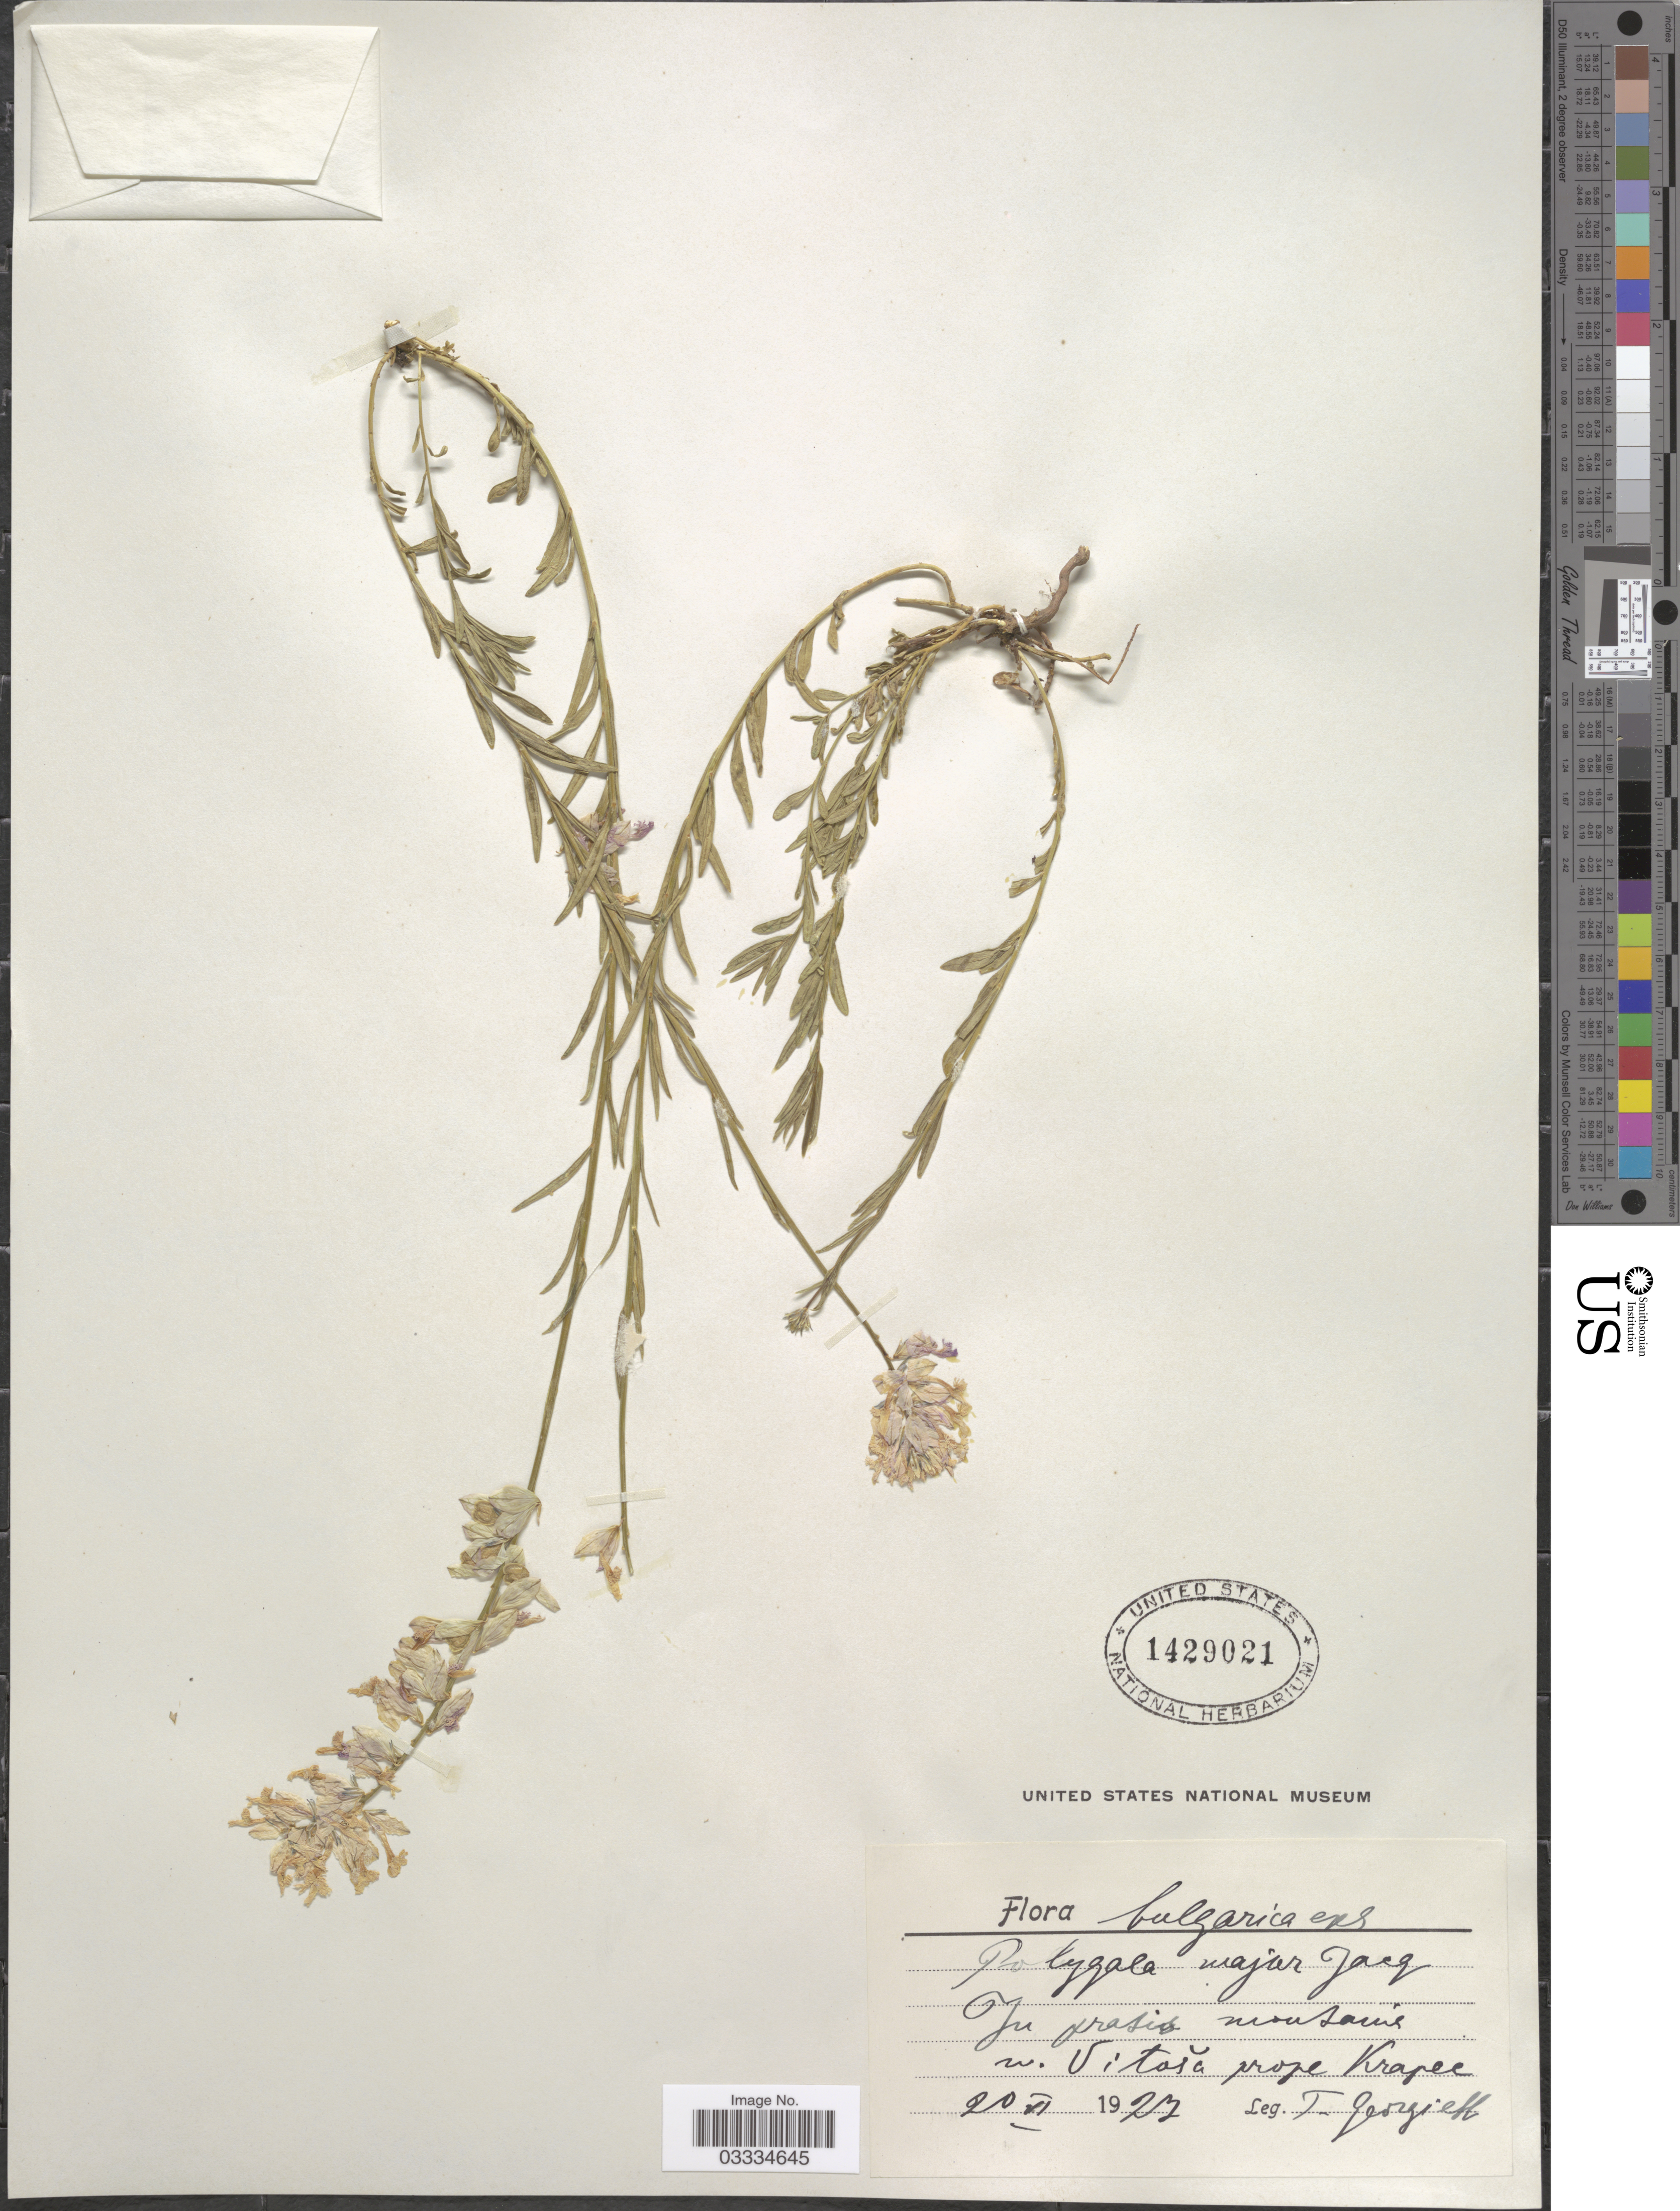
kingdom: Plantae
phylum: Tracheophyta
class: Magnoliopsida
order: Fabales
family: Polygalaceae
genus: Polygala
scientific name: Polygala major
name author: Jacq.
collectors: T. Georgieff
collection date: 1927-11-20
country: Bulgaria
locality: In pratis [illegible text] n. Vitosa prope Krapec.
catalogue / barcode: US 1429021